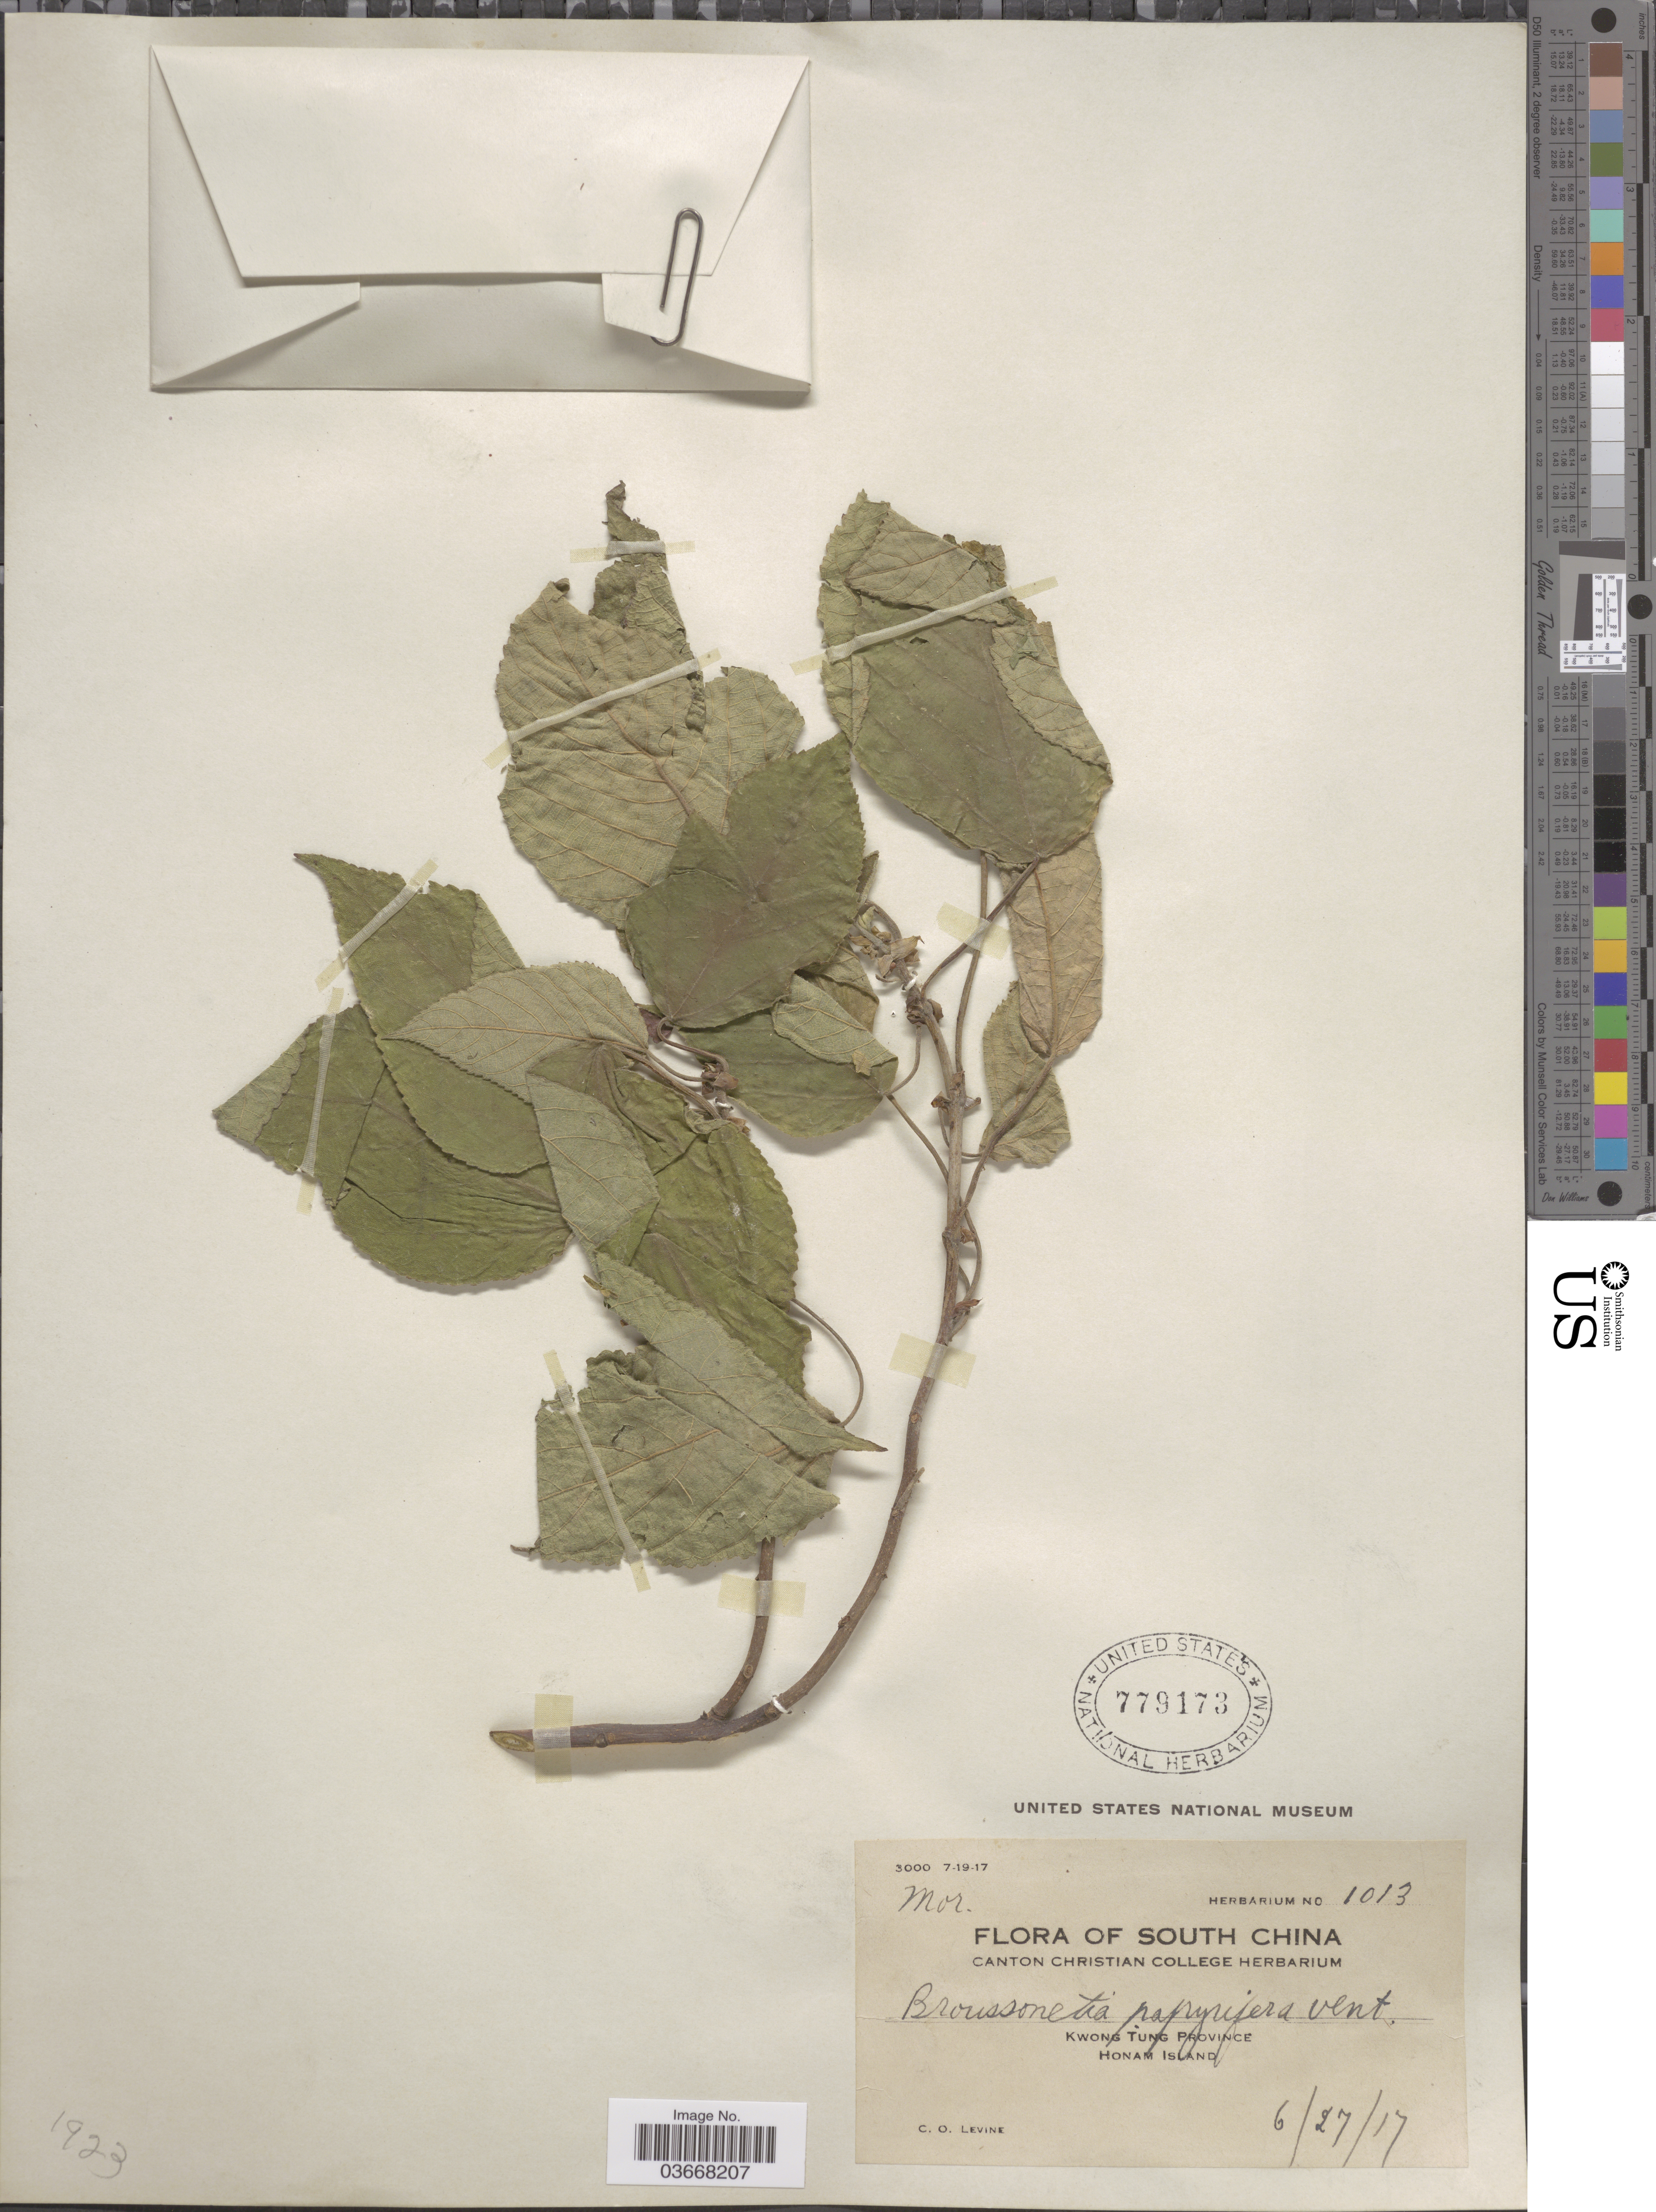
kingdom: Plantae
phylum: Tracheophyta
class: Magnoliopsida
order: Rosales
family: Moraceae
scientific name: Broussoneta papyrifera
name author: (L.) L'Hér. ex Vent.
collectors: C. O. Levine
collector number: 1013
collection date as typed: Transcribed d/m/y: 27/6/17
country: China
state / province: Guangdong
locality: South China. Kwong Tung Province. Honam Island.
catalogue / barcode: US 779173